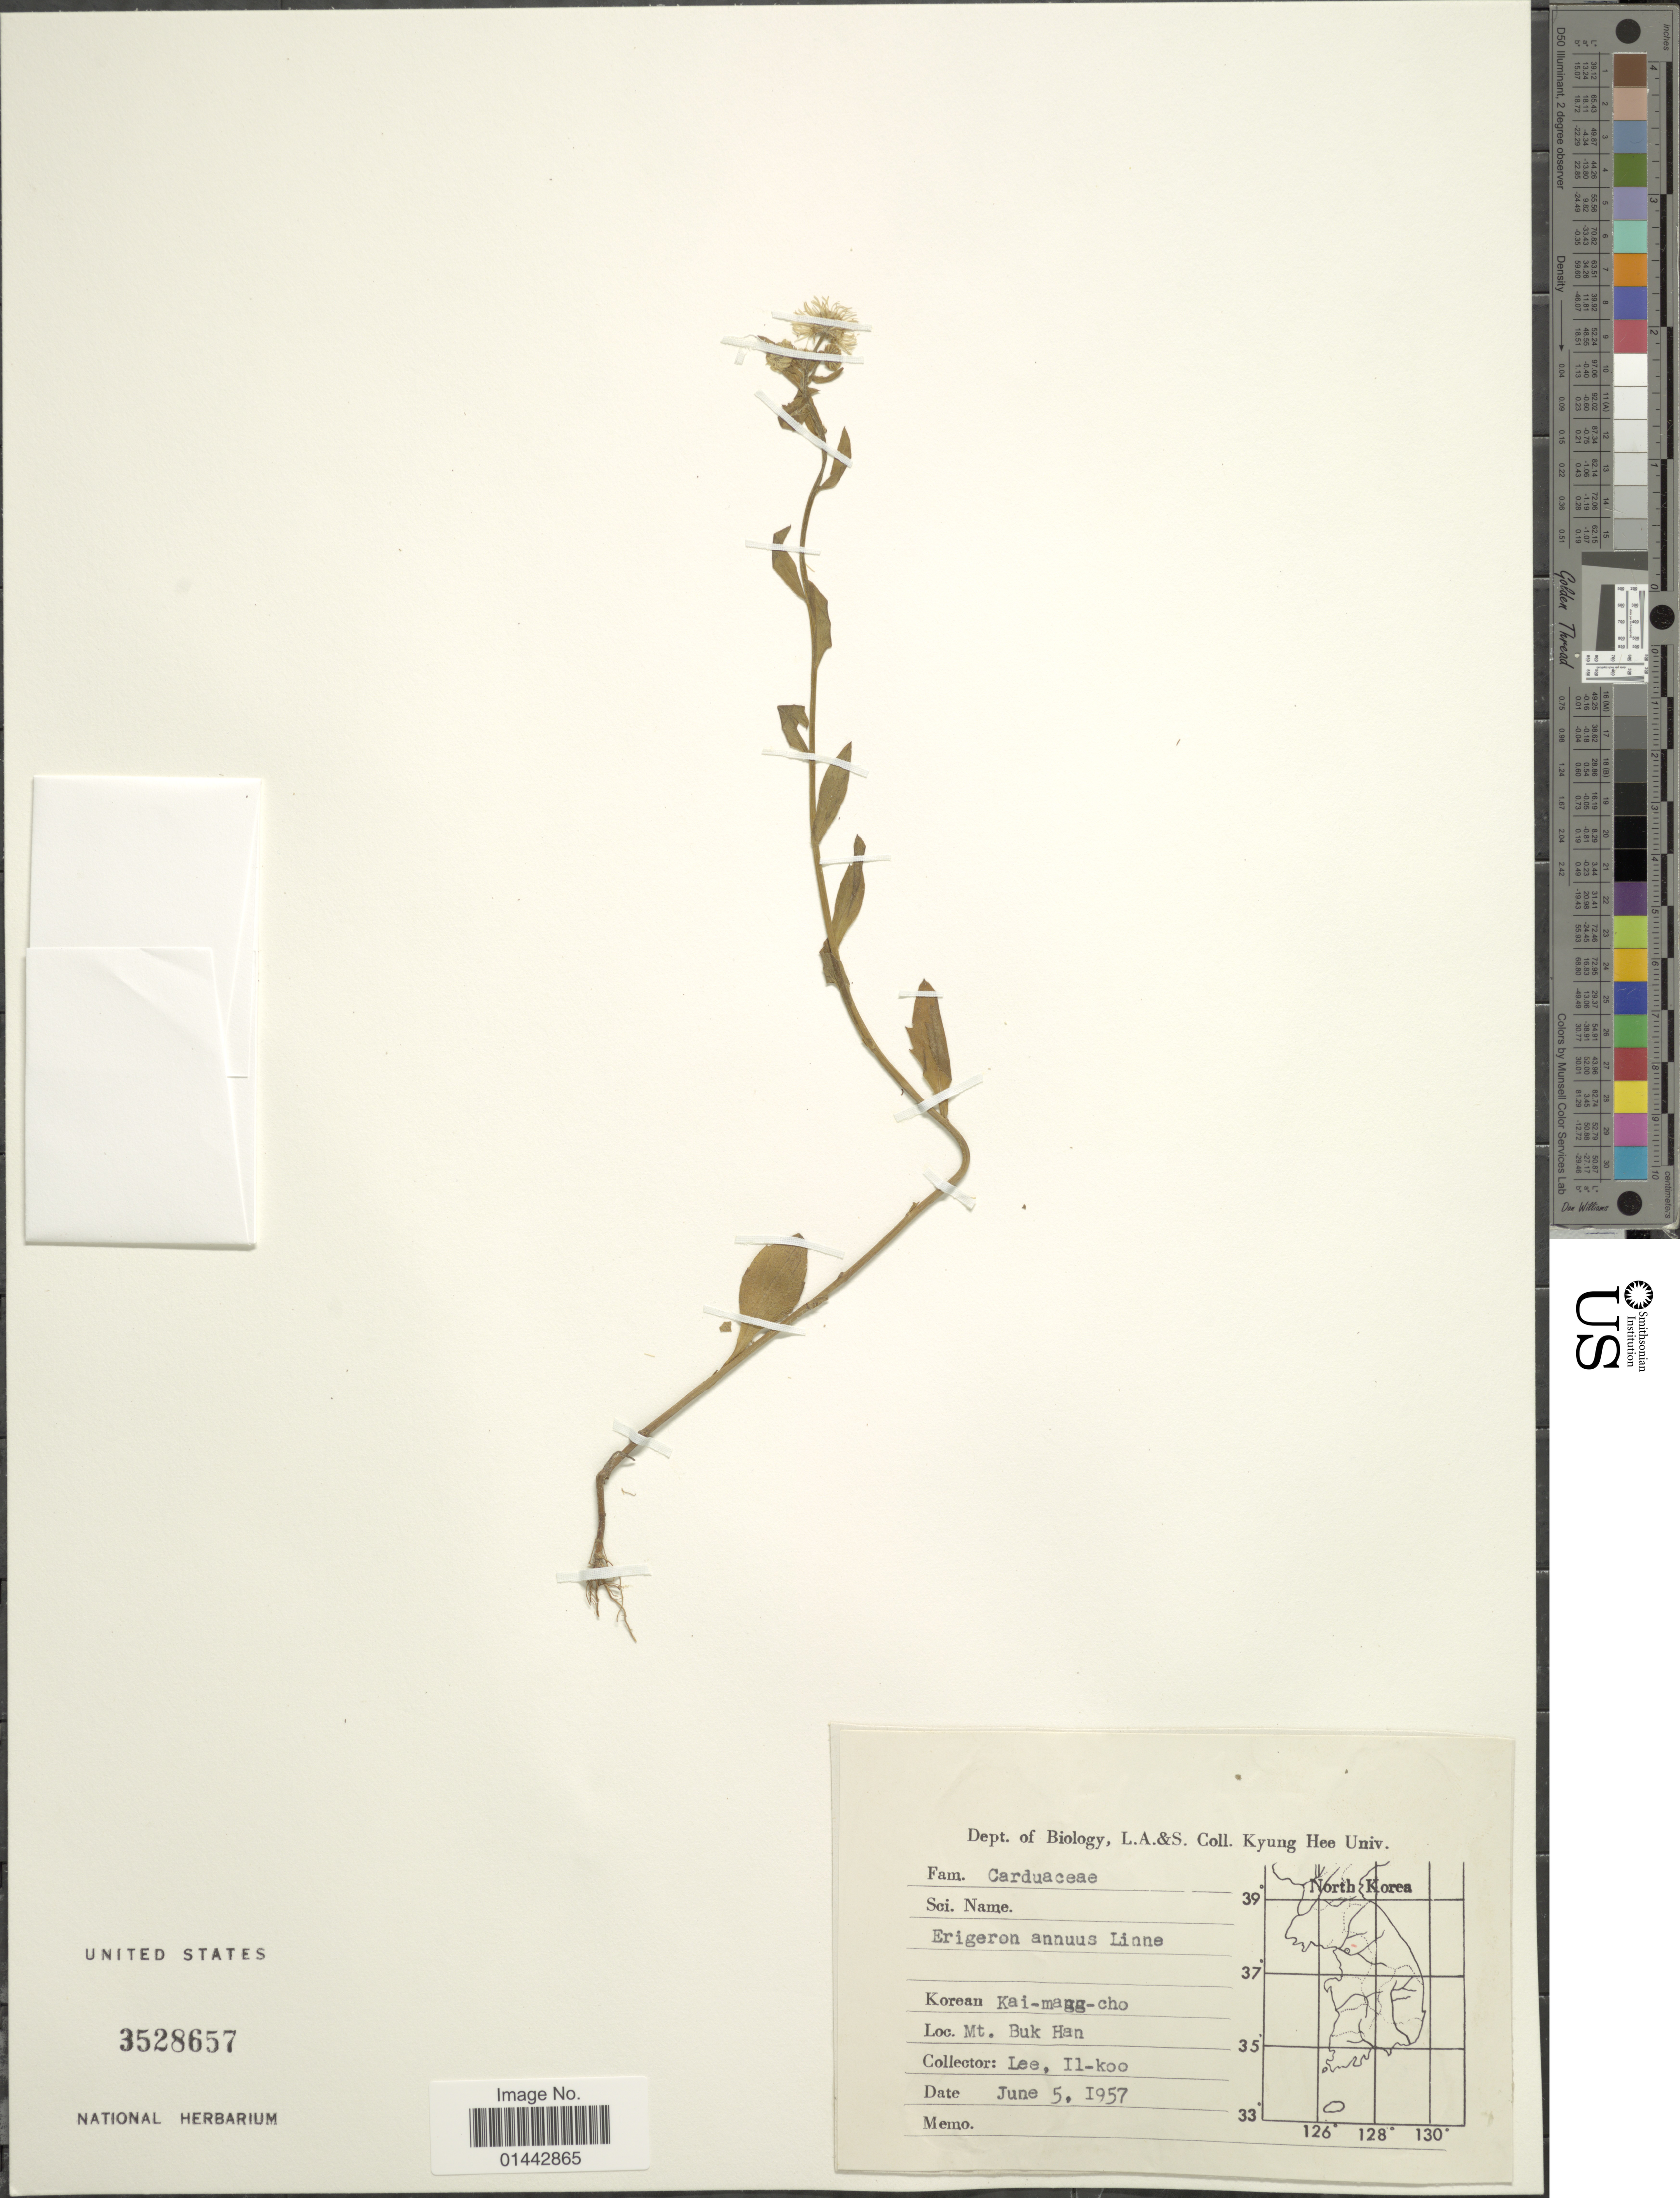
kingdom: Plantae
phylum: Tracheophyta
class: Magnoliopsida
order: Asterales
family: Asteraceae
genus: Erigeron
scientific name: Erigeron annuus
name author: (L.) Pers.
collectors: I. Lee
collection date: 1957-06-05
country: South Korea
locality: Mt. Buk Han.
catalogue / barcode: US 3528657